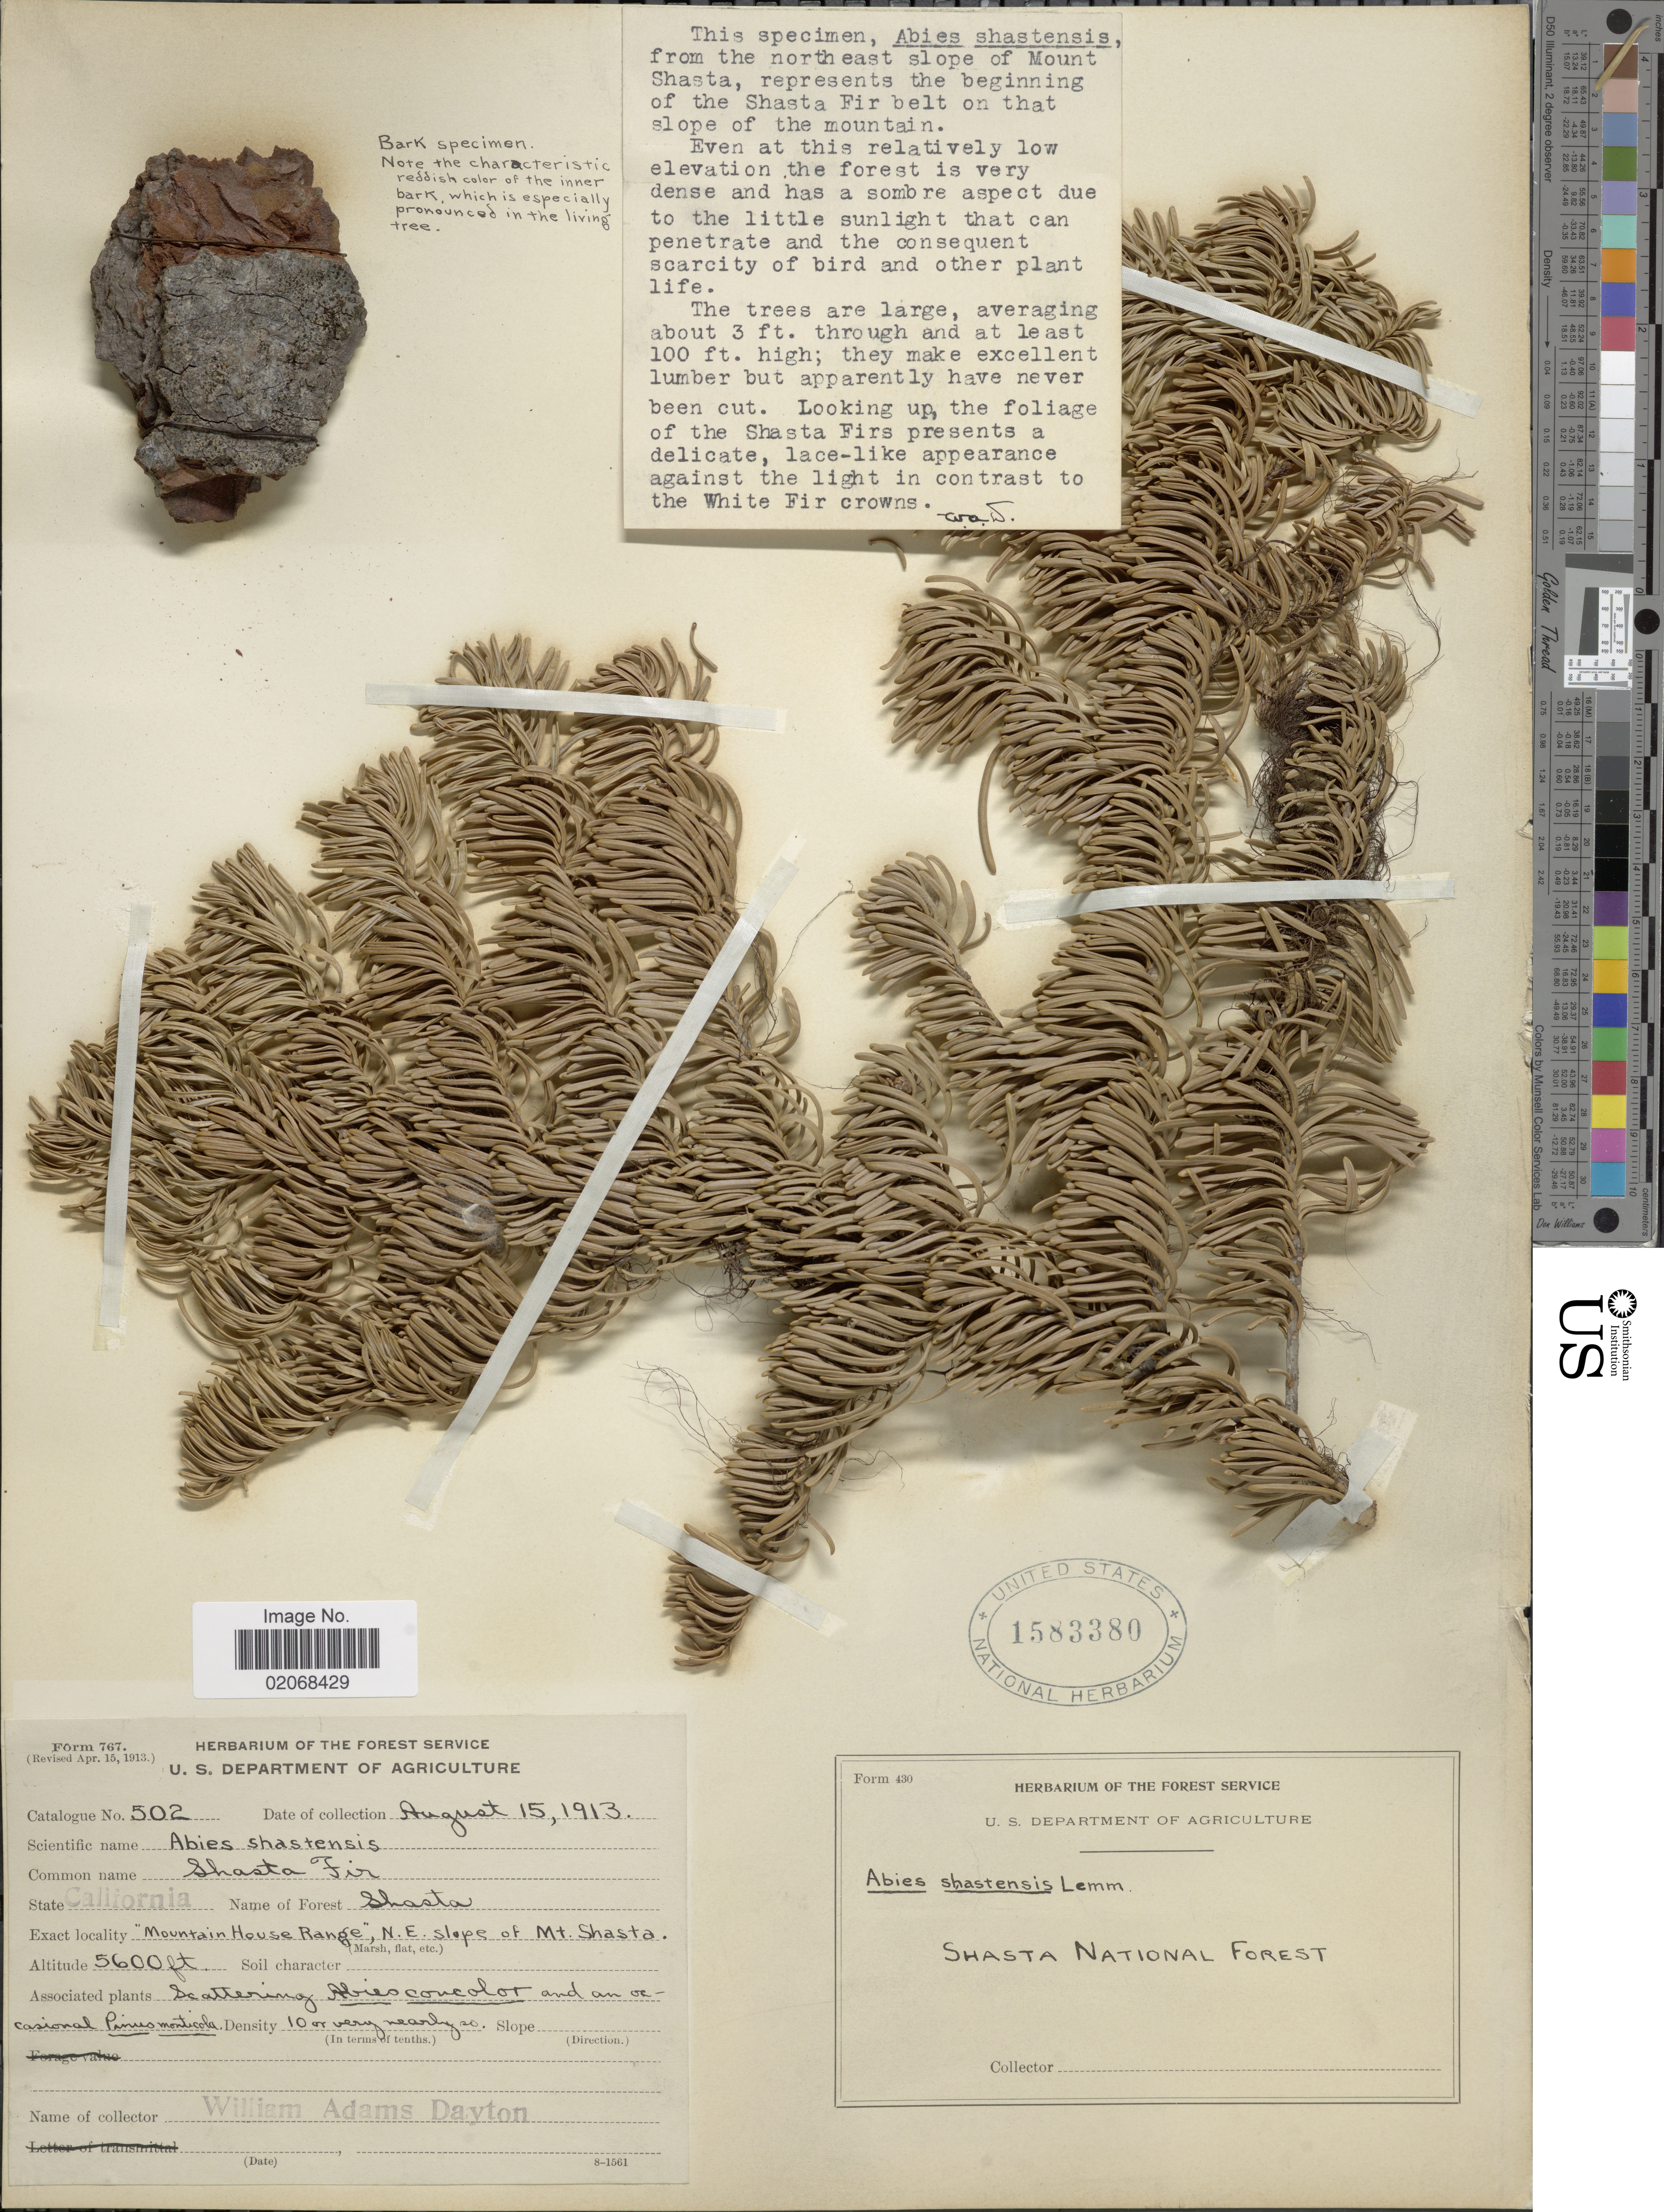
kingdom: Plantae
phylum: Tracheophyta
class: Pinopsida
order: Pinales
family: Pinaceae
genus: Abies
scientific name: Abies magnifica var. shastensis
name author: Lemmon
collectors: W. Dayton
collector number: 502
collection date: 1913-08-15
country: United States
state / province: California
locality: Shasta Fir, Shasta, 'Mountain House Range', N.E. slope of Mt Shasta, Shasta National Forest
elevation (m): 1707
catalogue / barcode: US 1583380